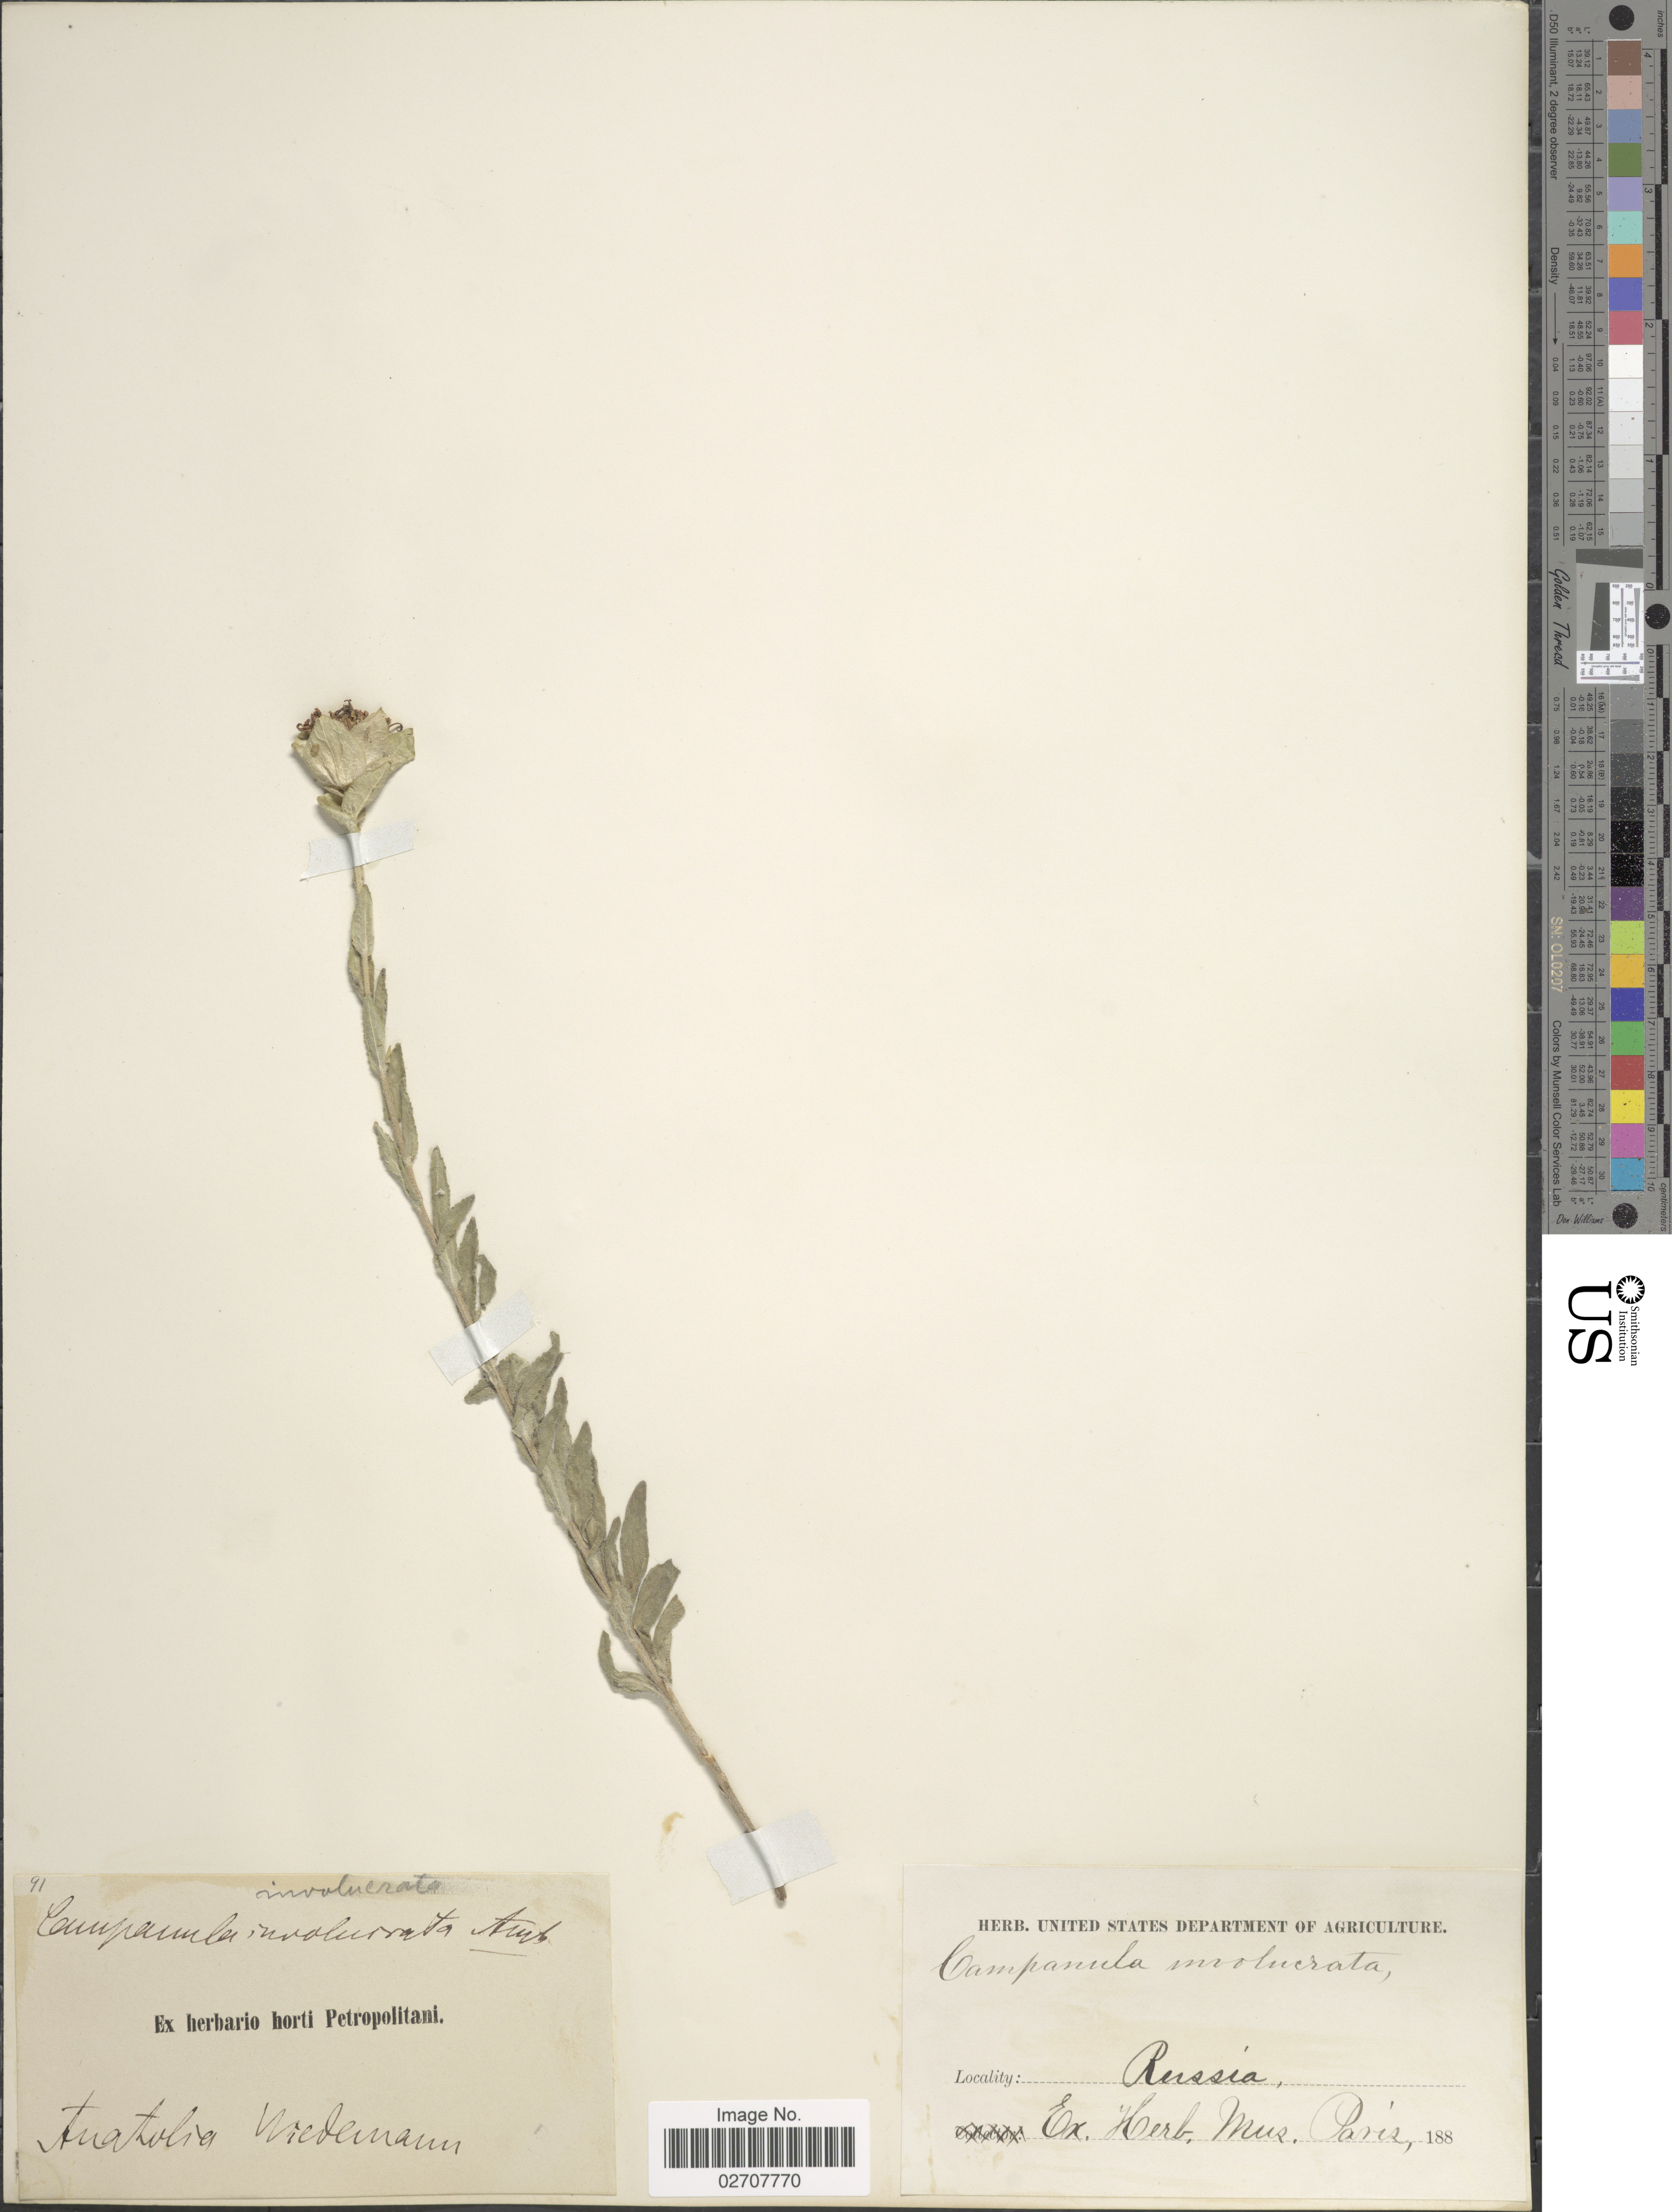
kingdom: Plantae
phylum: Tracheophyta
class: Magnoliopsida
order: Asterales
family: Campanulaceae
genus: Campanula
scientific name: Campanula involucrata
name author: Aucher ex A. DC.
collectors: Wiedemann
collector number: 91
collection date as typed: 188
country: Turkey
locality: Anatolia [label says Russia, but now part of Turkey]